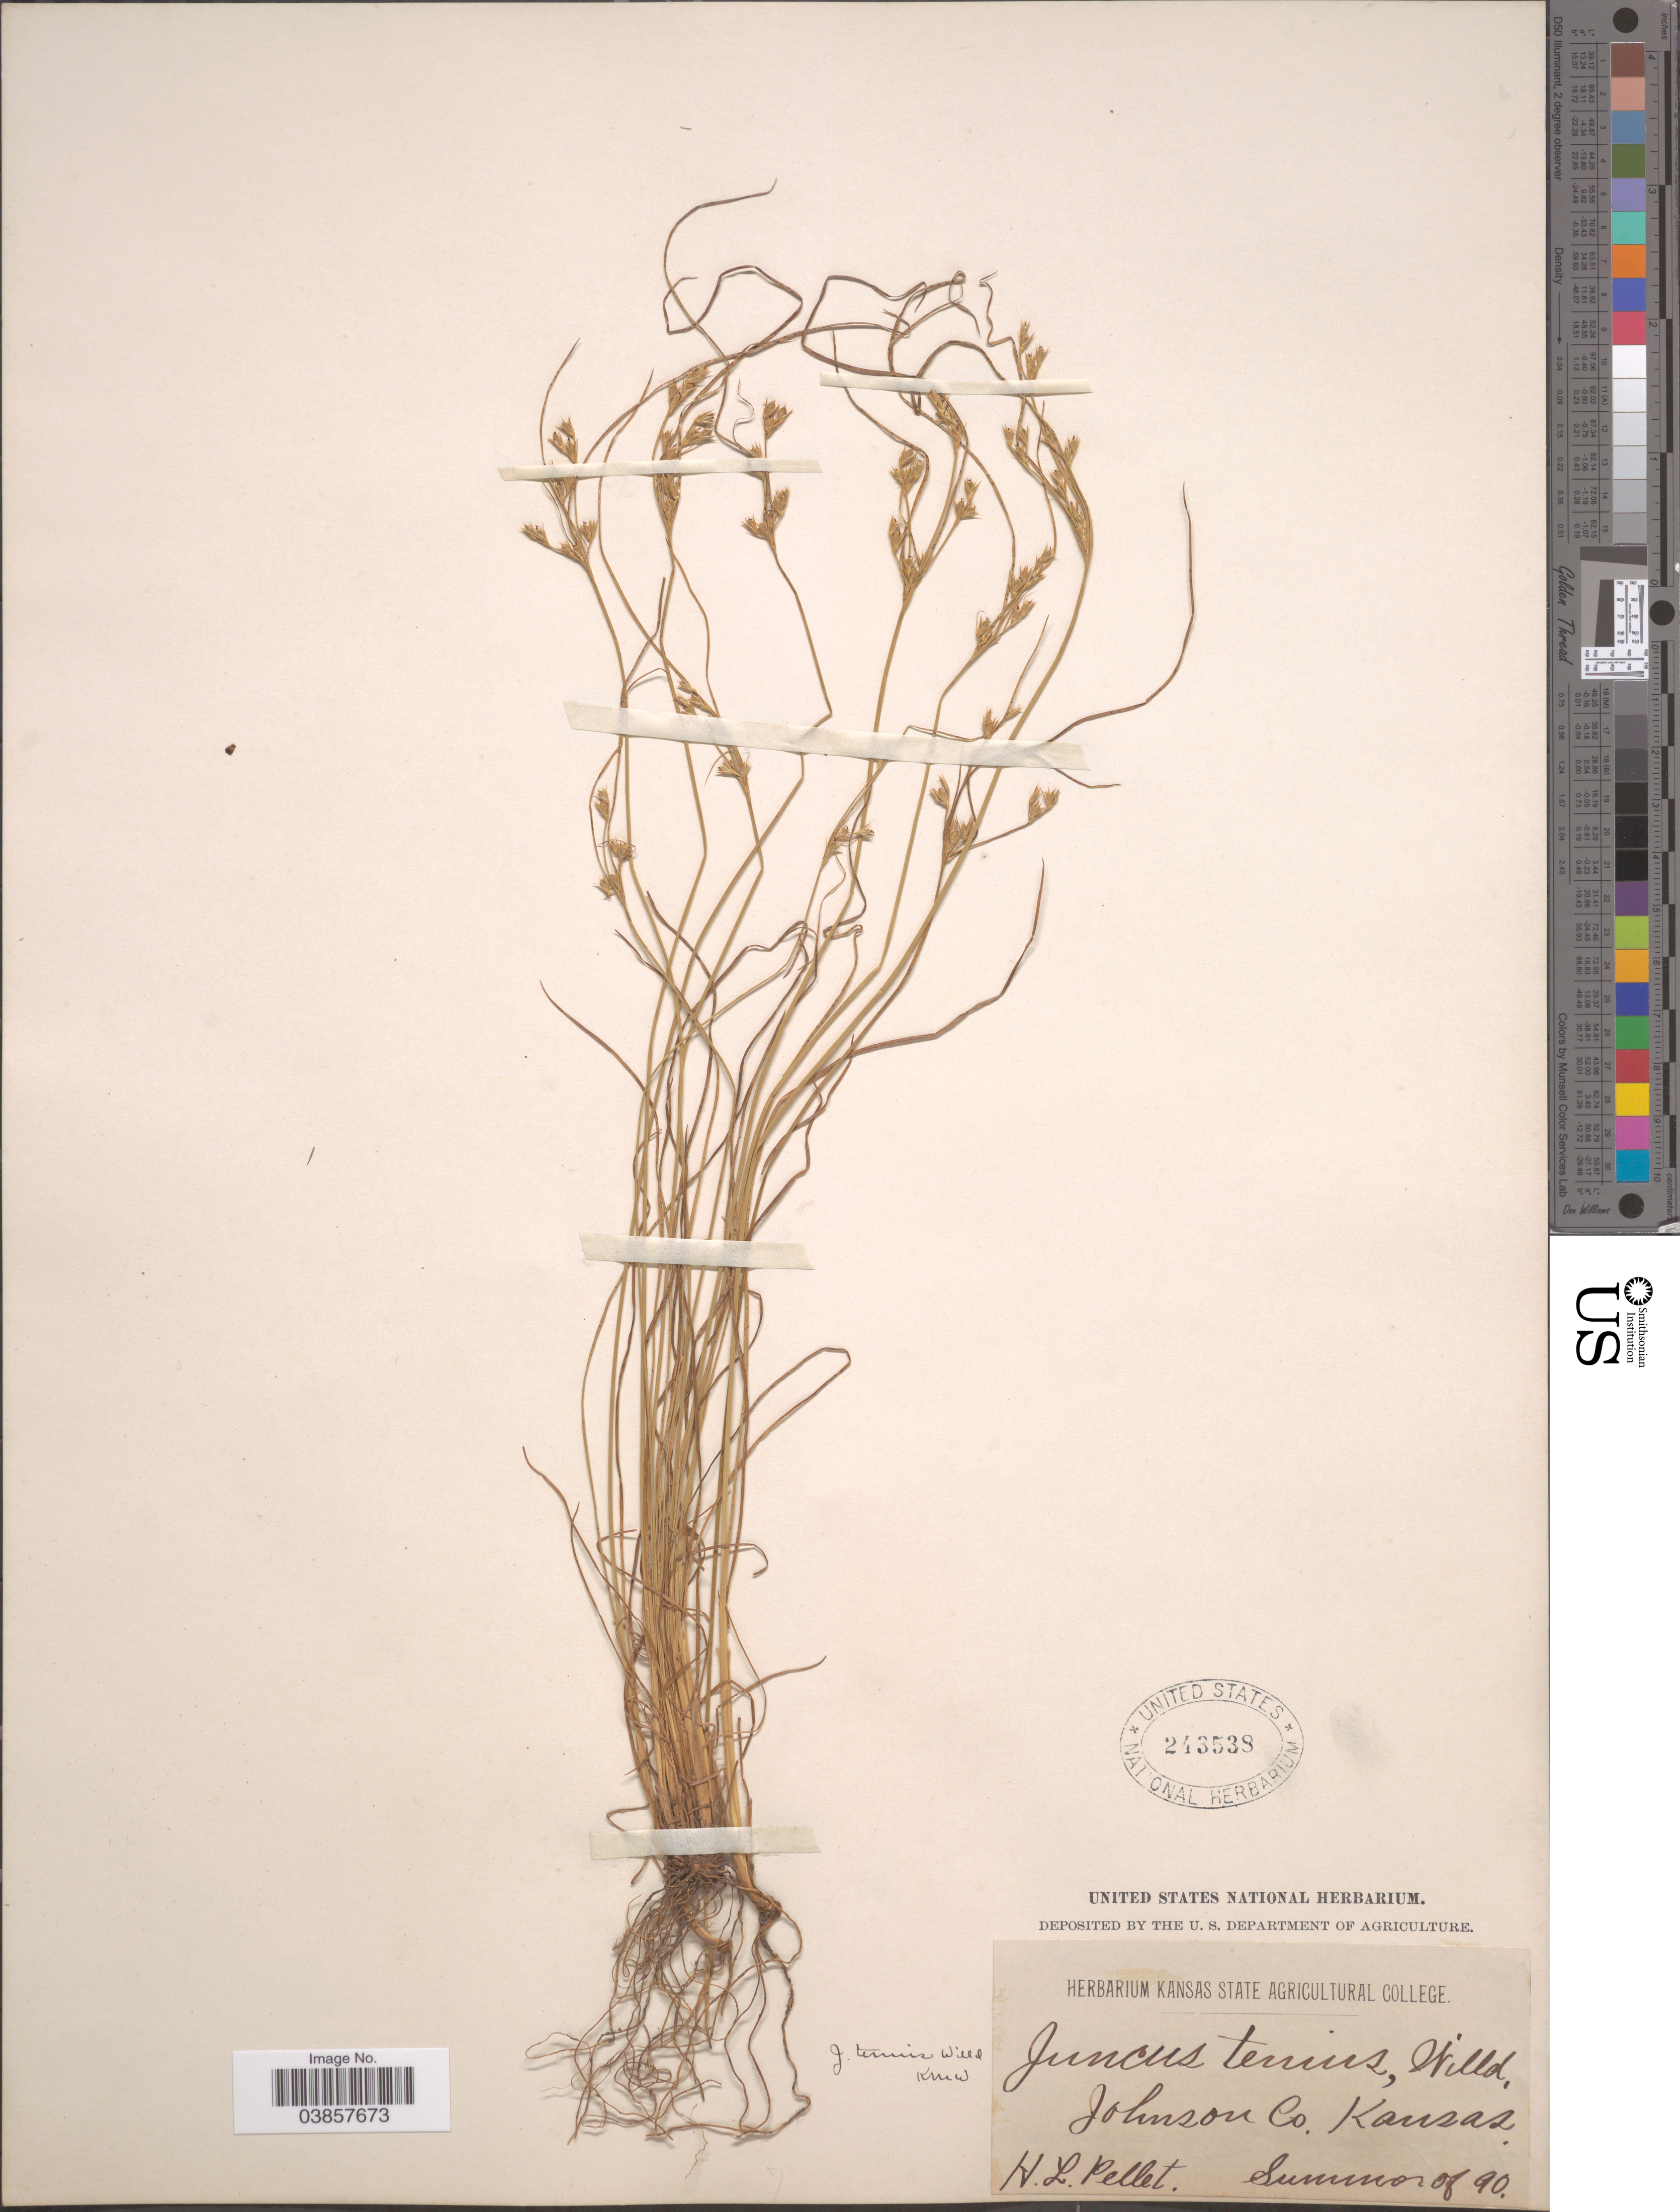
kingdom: Plantae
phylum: Tracheophyta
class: Liliopsida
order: Poales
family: Juncaceae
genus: Juncus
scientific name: Juncus tenuis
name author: Willd.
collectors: H. Pellet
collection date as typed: Summer of 90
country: United States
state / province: Kansas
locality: Johnson Co.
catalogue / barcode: US 243538